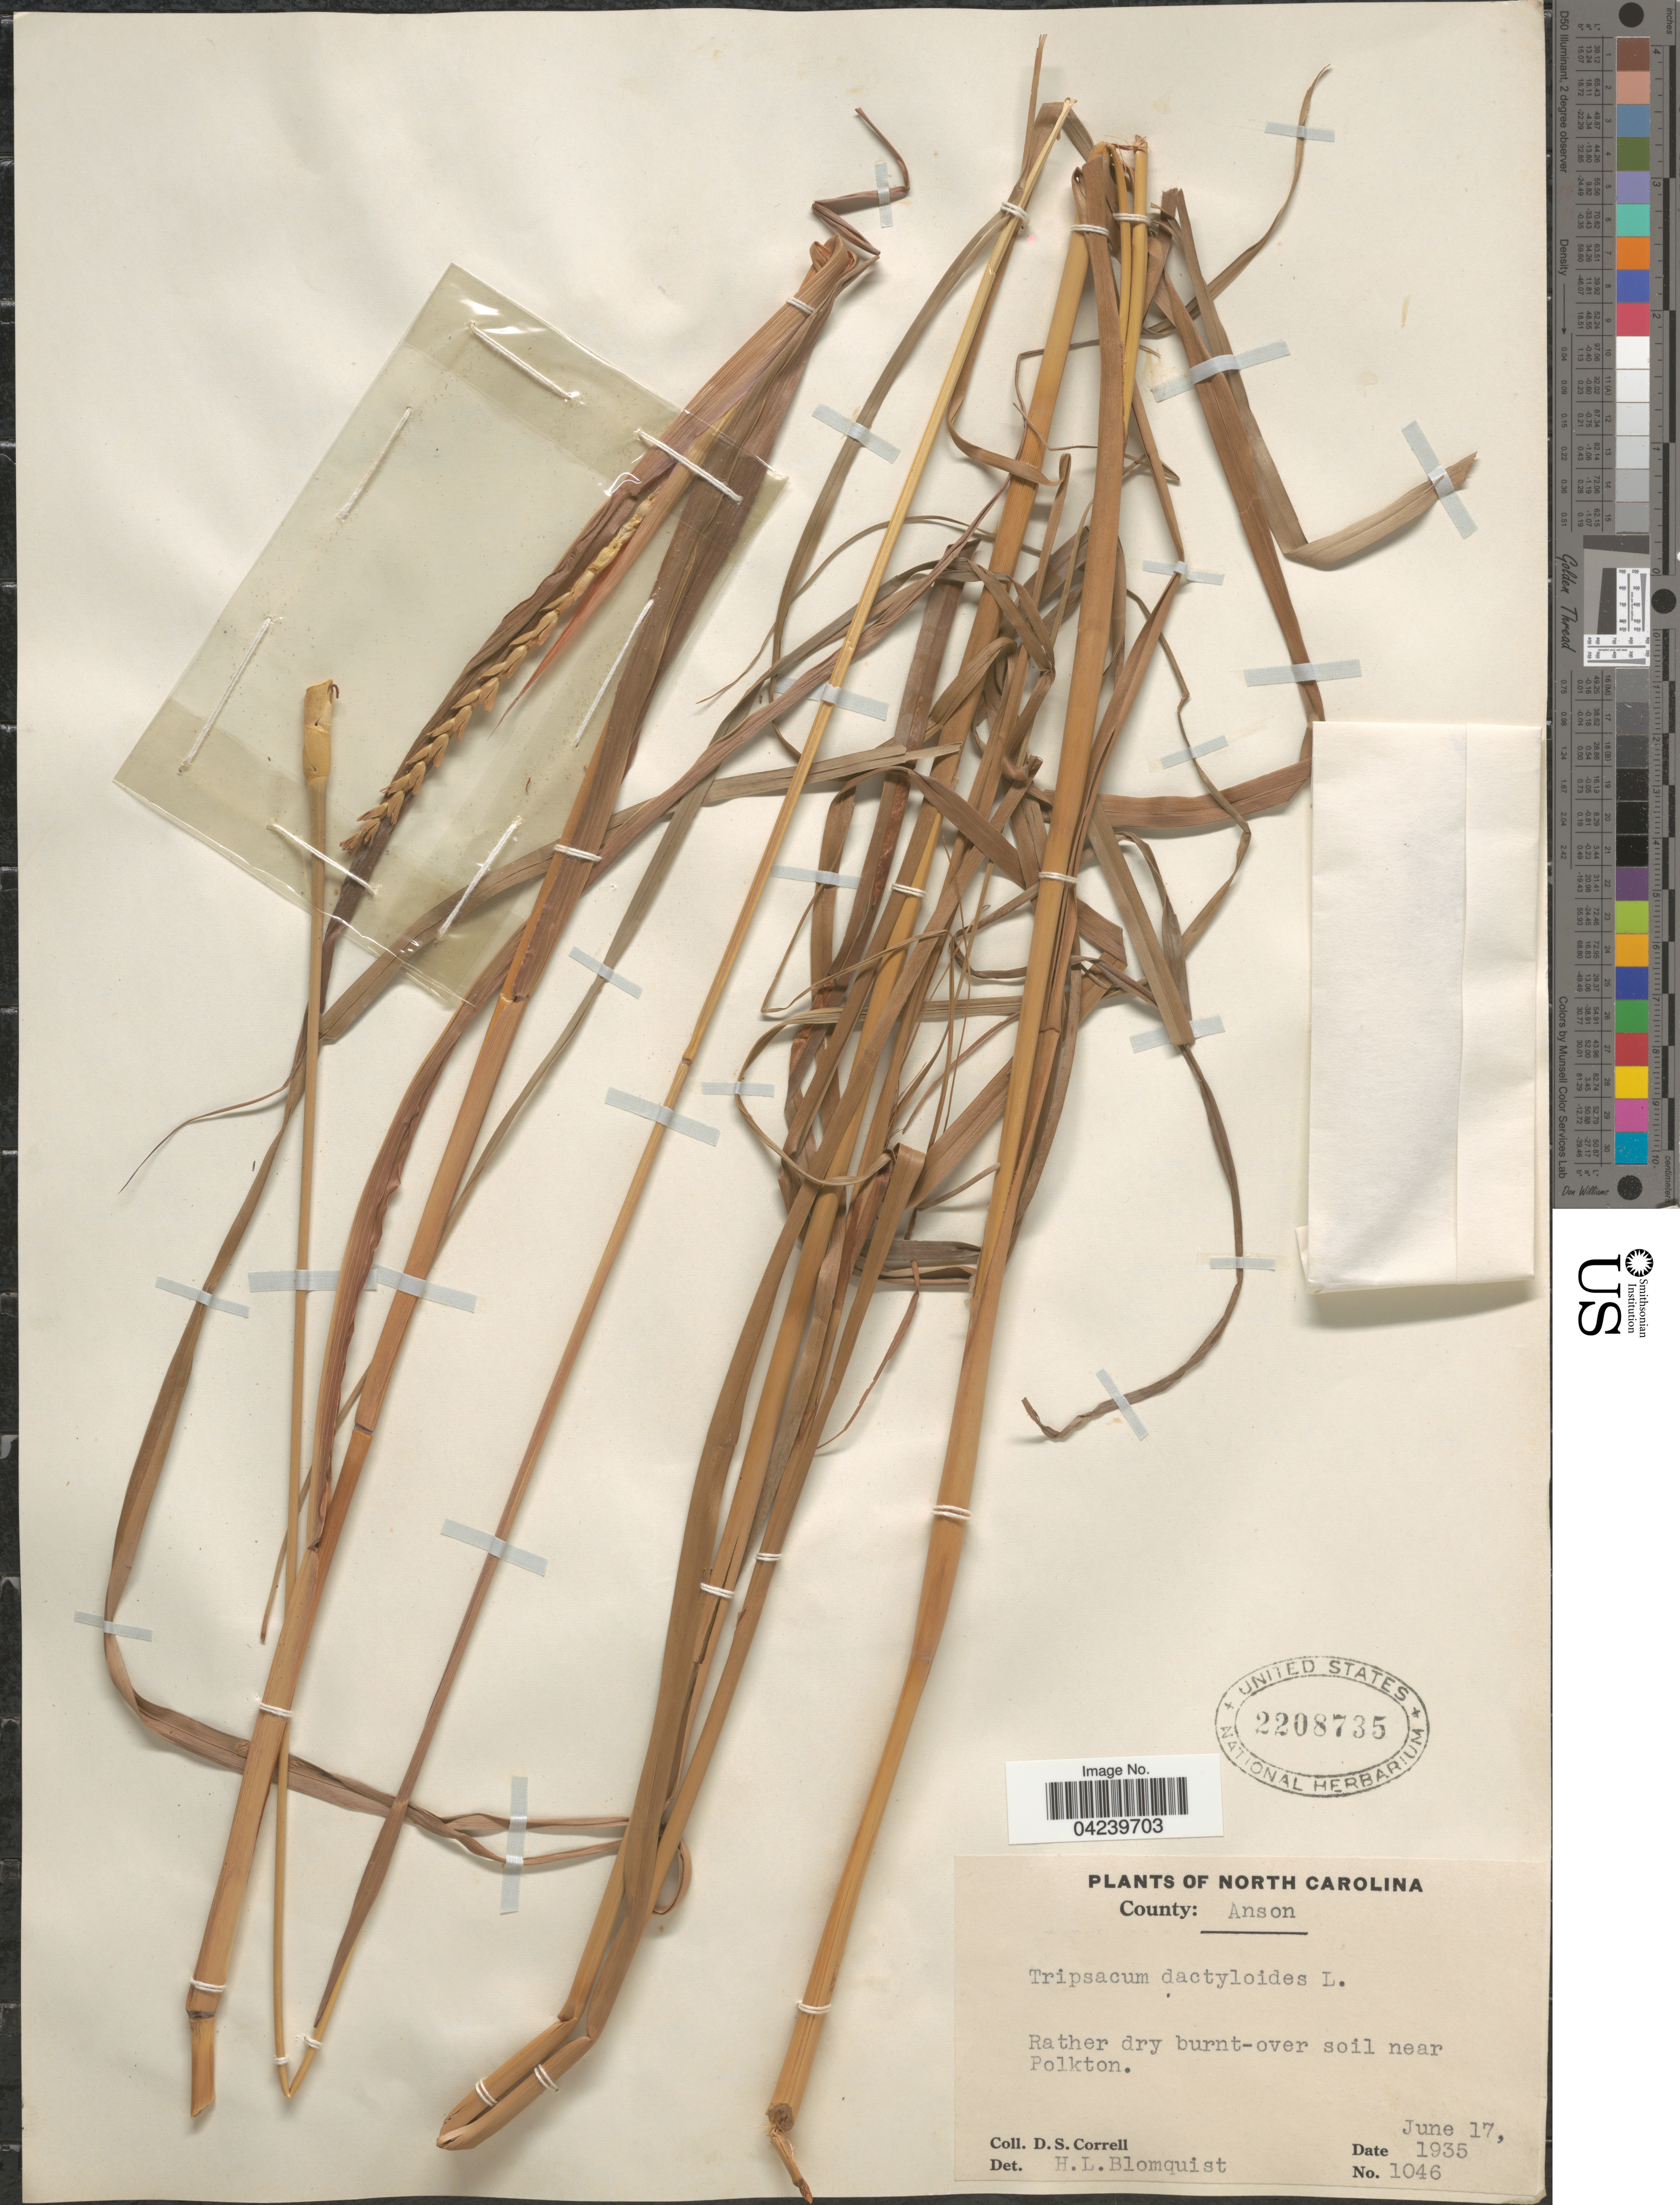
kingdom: Plantae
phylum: Tracheophyta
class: Liliopsida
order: Poales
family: Poaceae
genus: Tripsacum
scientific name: Tripsacum dactyloides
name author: (L.) L.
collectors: D. S. Correll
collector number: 1046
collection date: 1935-06-17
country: United States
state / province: North Carolina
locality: County: Anson. Rather dry burnt-over soil near Polkton.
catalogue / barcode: US 2208735